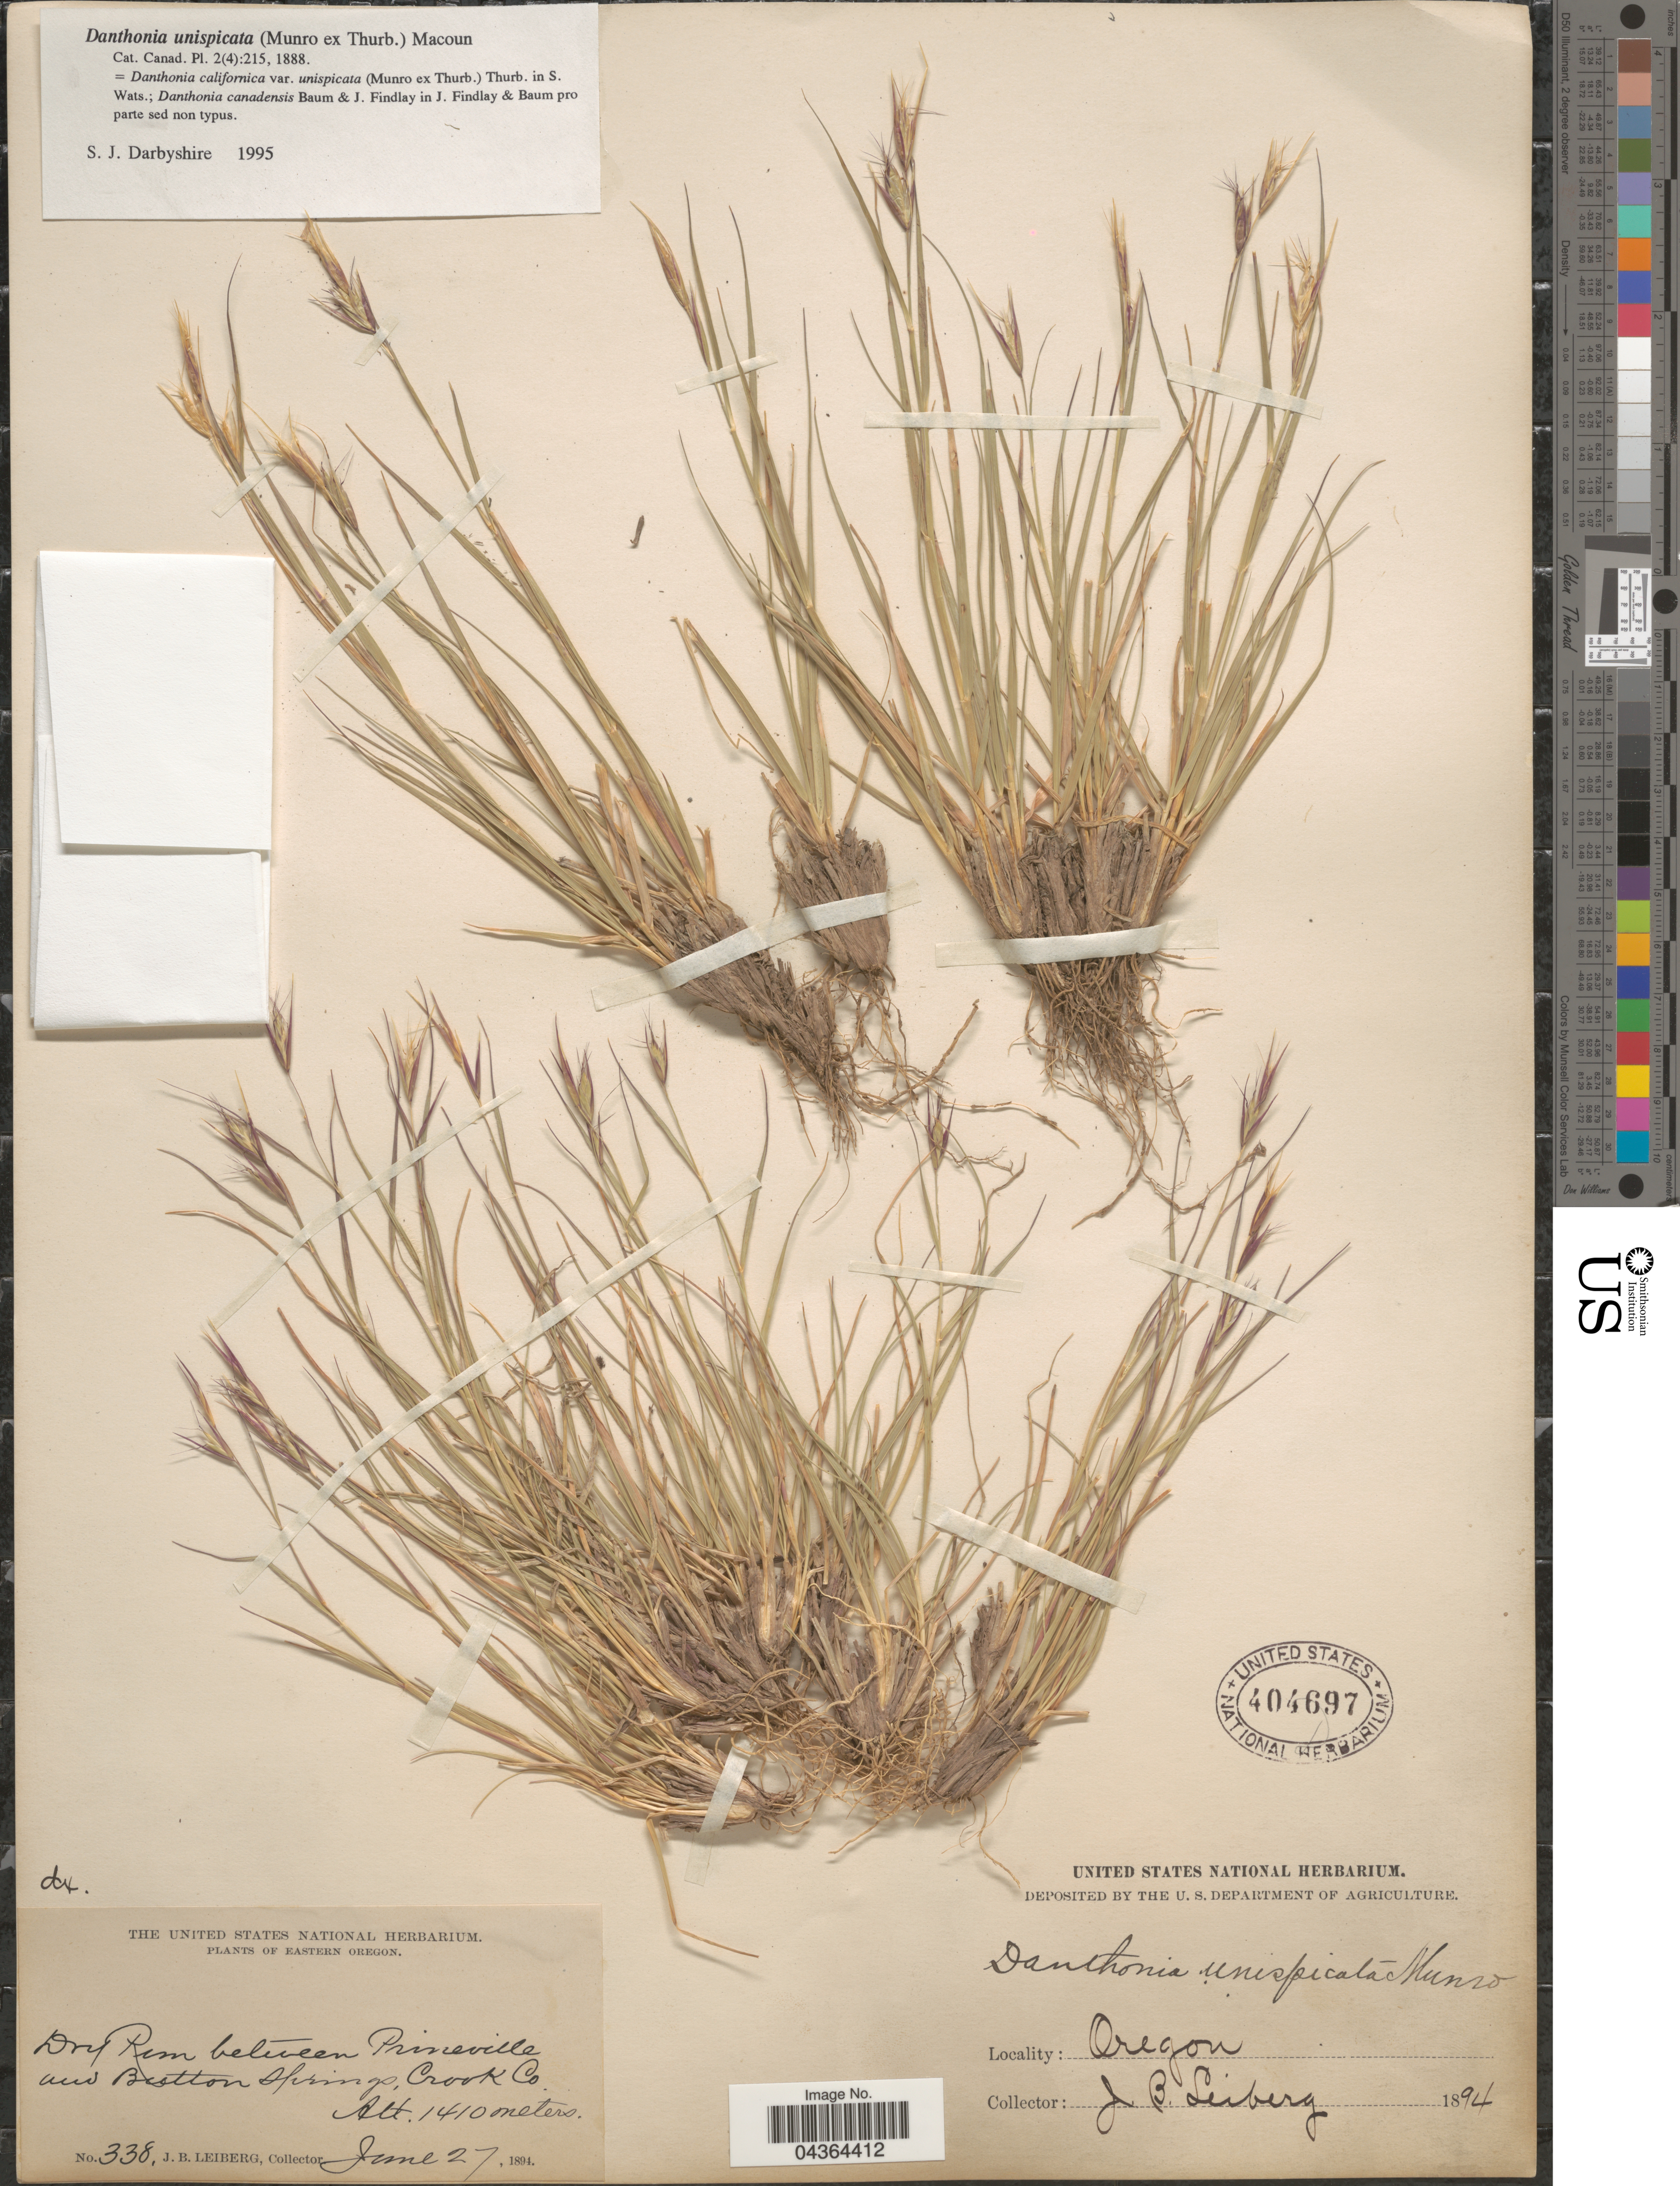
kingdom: Plantae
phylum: Tracheophyta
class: Liliopsida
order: Poales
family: Poaceae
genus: Danthonia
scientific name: Danthonia unispicata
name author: (Thurb.) Munro ex Macoun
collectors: J. B. Leiberg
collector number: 338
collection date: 1894-06-27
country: United States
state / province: Oregon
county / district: Crook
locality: Eastern Oregon. Dry Rim between Prineville and Button Springs, Crook Co.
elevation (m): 1410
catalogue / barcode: US 404697